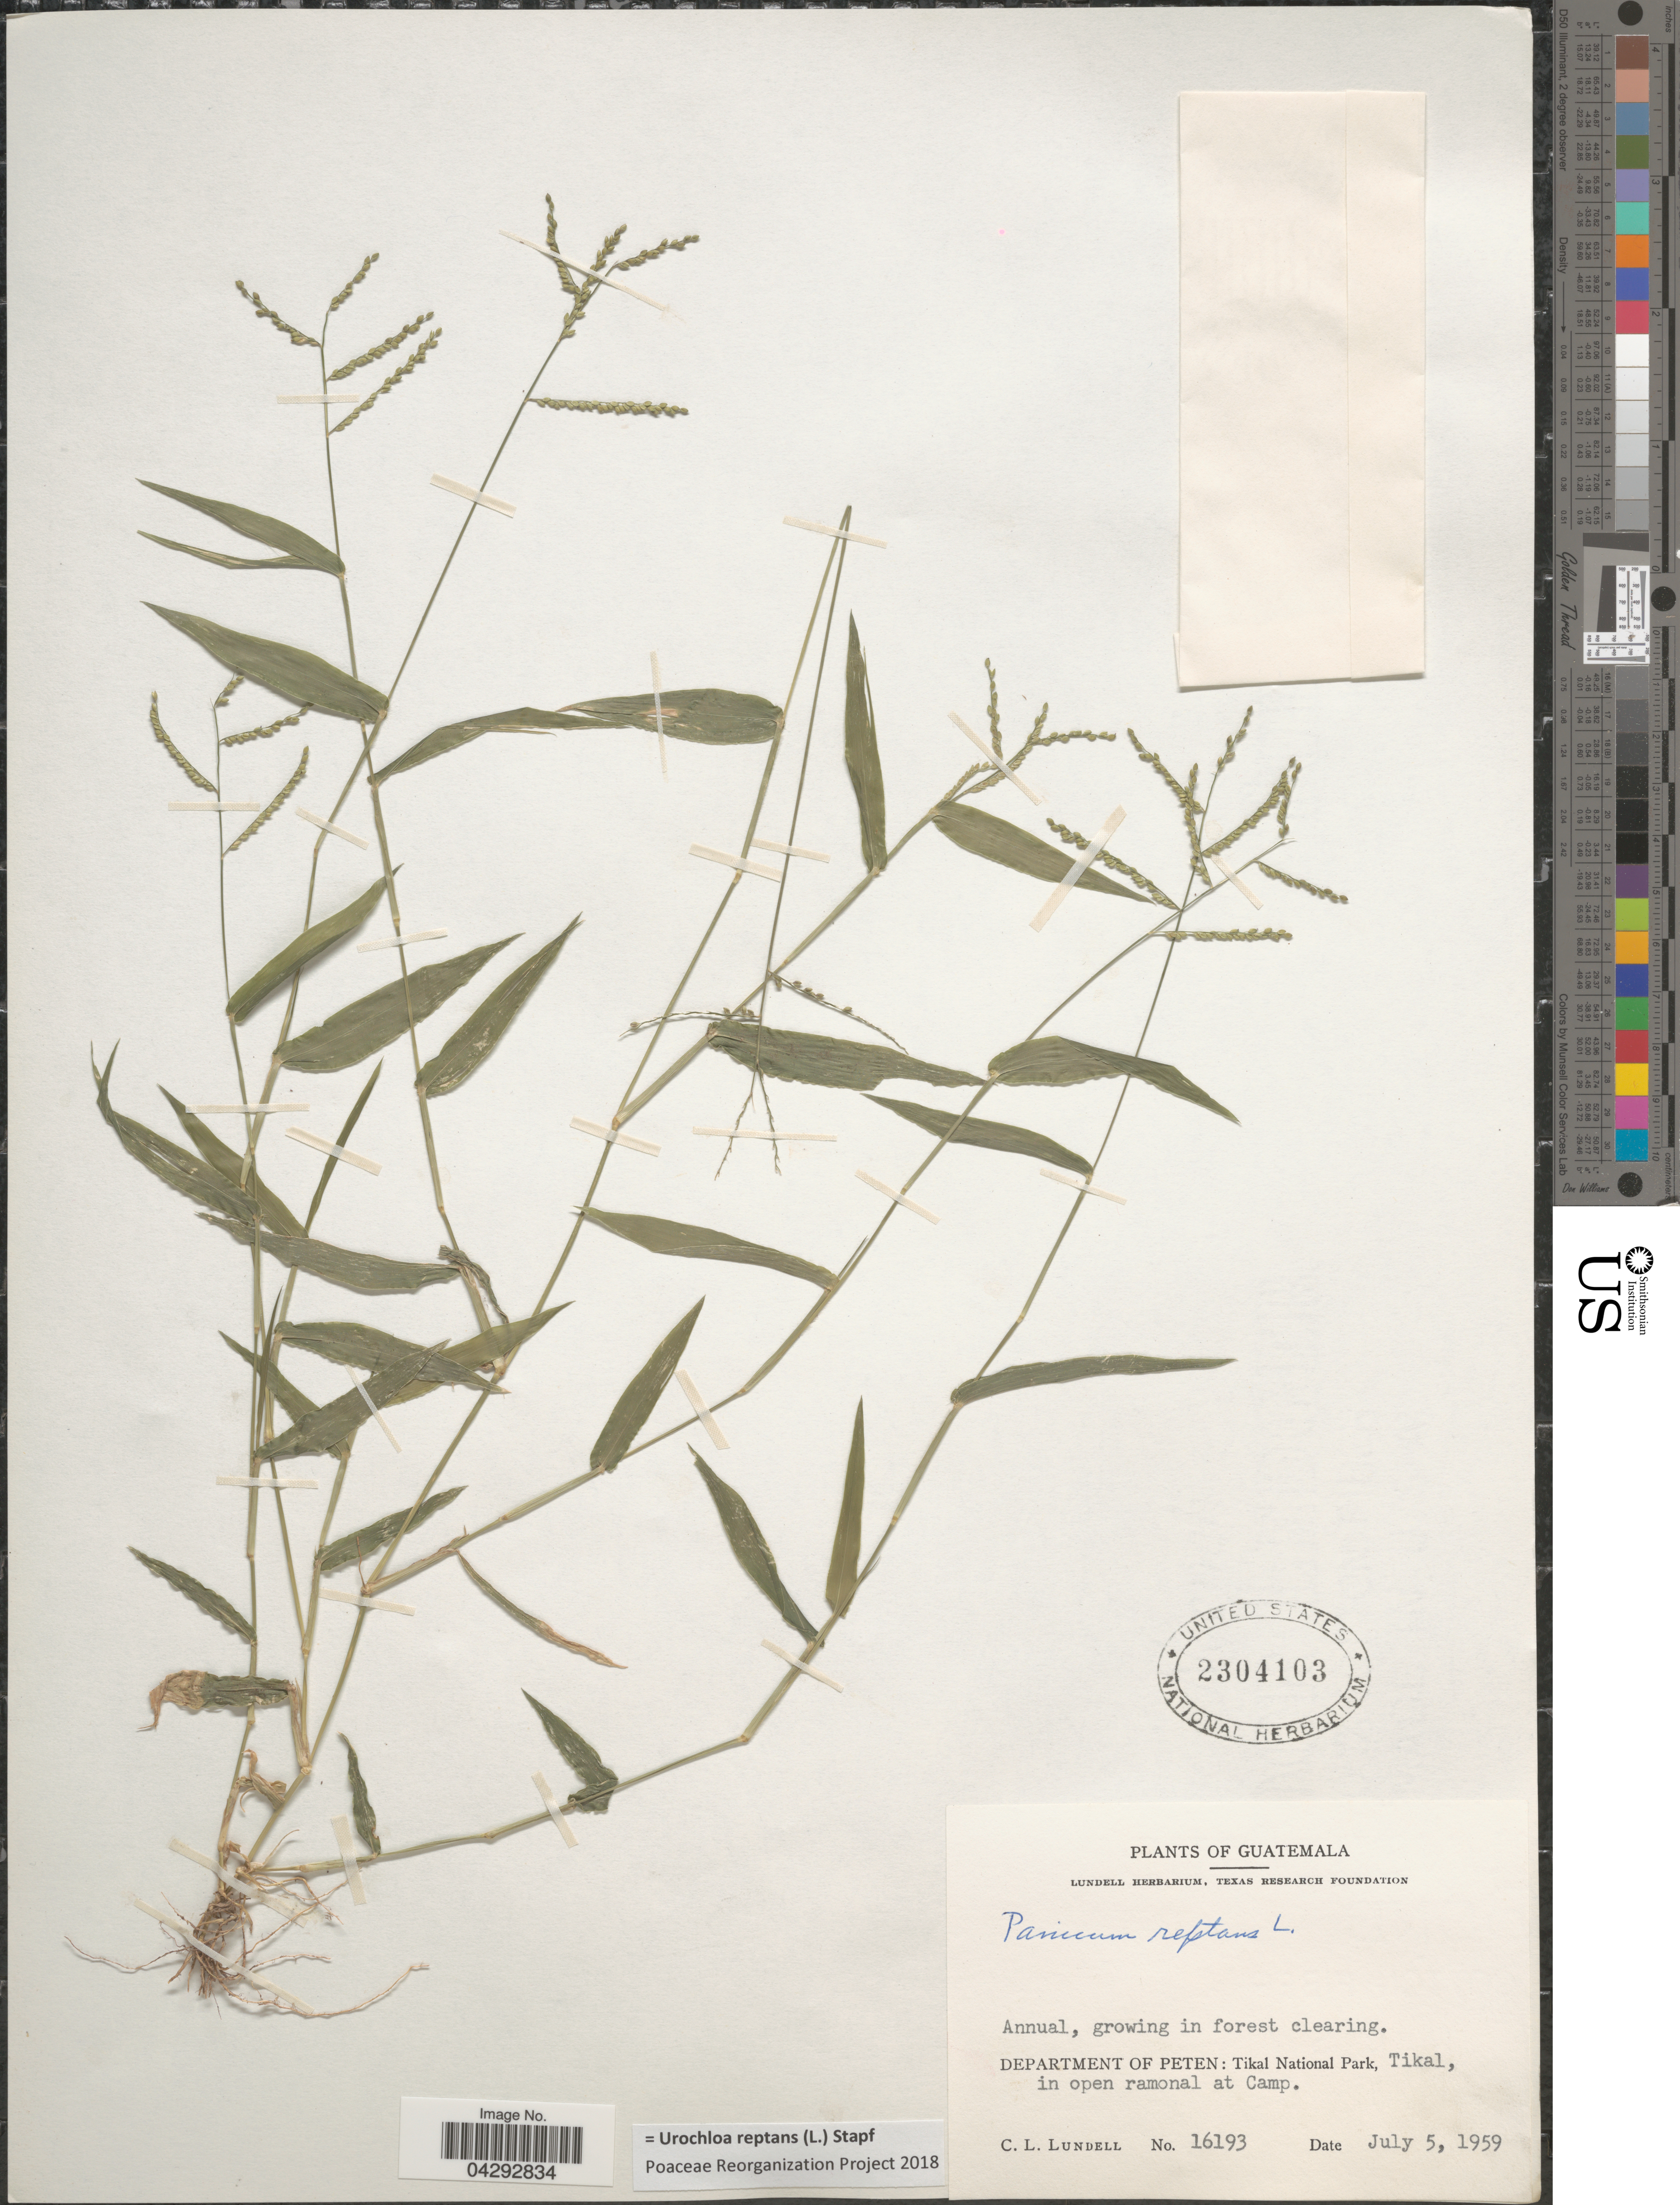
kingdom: Plantae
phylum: Tracheophyta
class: Liliopsida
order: Poales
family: Poaceae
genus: Urochloa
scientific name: Urochloa reptans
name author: (L.) Stapf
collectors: C. L. Lundell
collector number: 16193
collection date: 1959-07-05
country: Guatemala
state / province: El Peten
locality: Department of Peten: tikal National Park, Tikal, in open ramonal at Camp.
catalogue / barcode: US 2304103